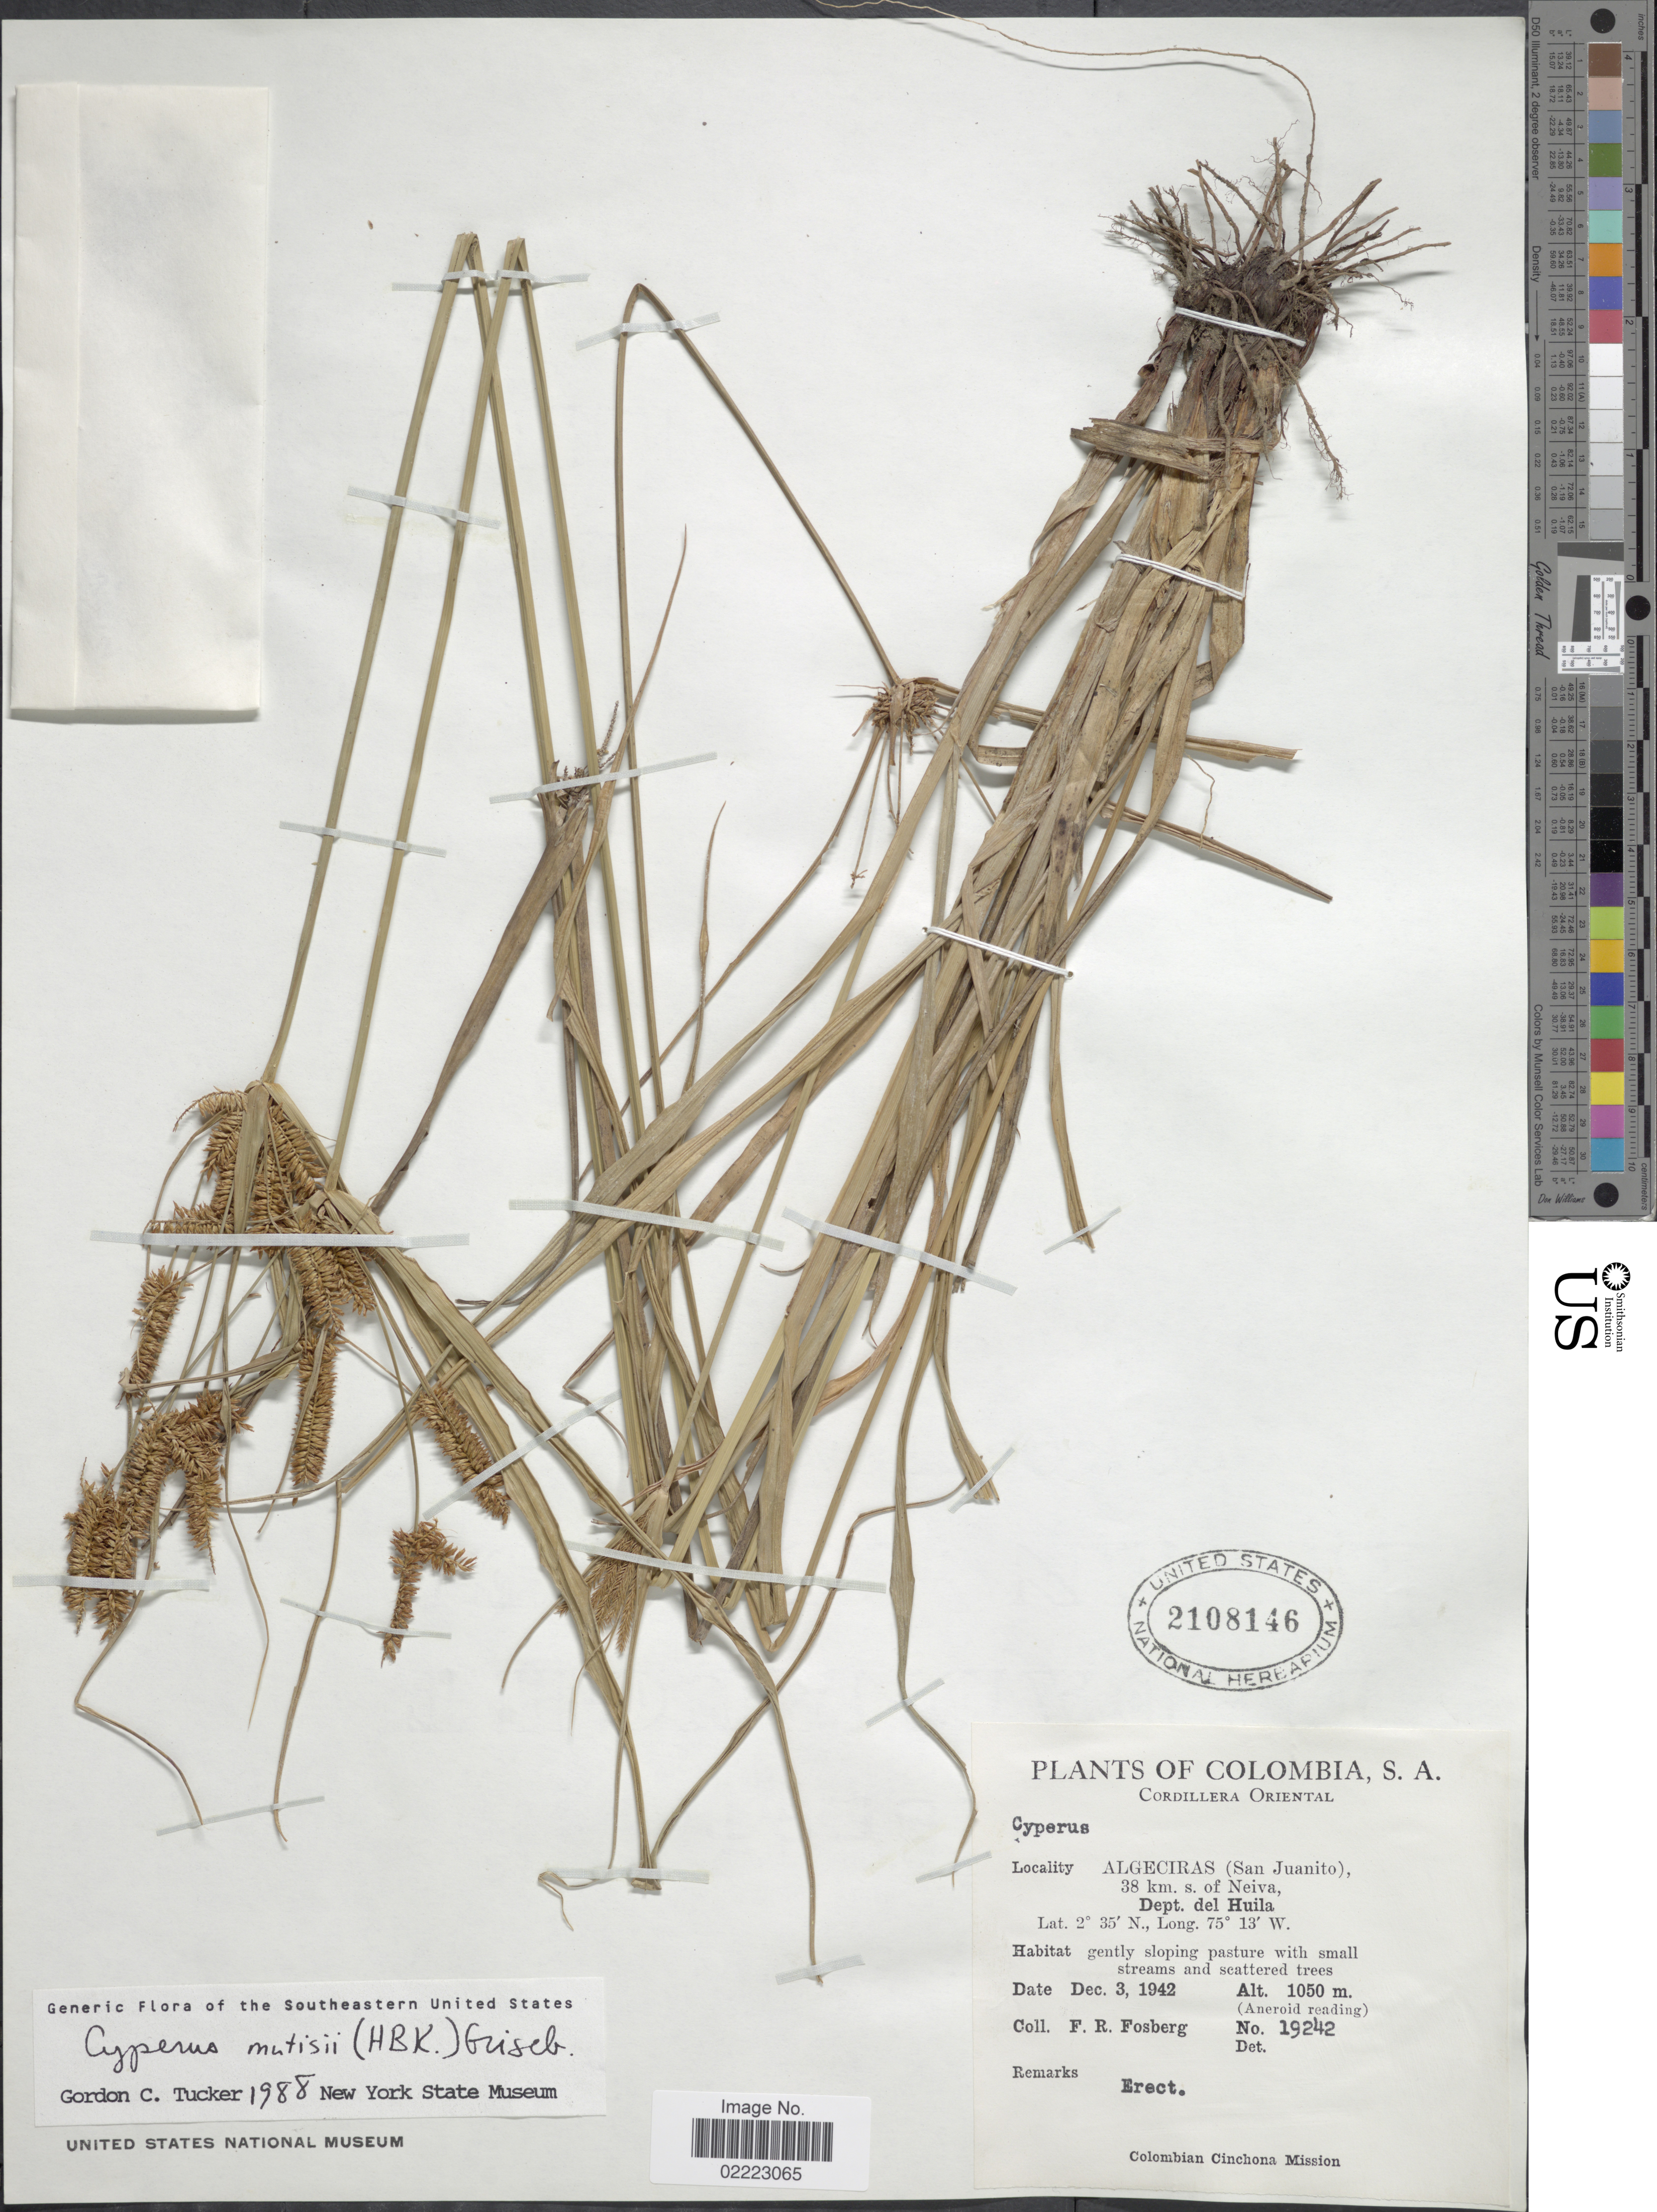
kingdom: Plantae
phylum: Tracheophyta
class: Liliopsida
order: Poales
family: Cyperaceae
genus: Cyperus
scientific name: Cyperus mutisii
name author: (Kunth) Andersson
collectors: F. R. Fosberg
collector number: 19242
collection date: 1942-12-03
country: Colombia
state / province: Huila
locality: Cordillera Oriental, Algeciras (San Juanito), 38 km s. of Neiva, Dept, del Huila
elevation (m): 1050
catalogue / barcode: US 2108146